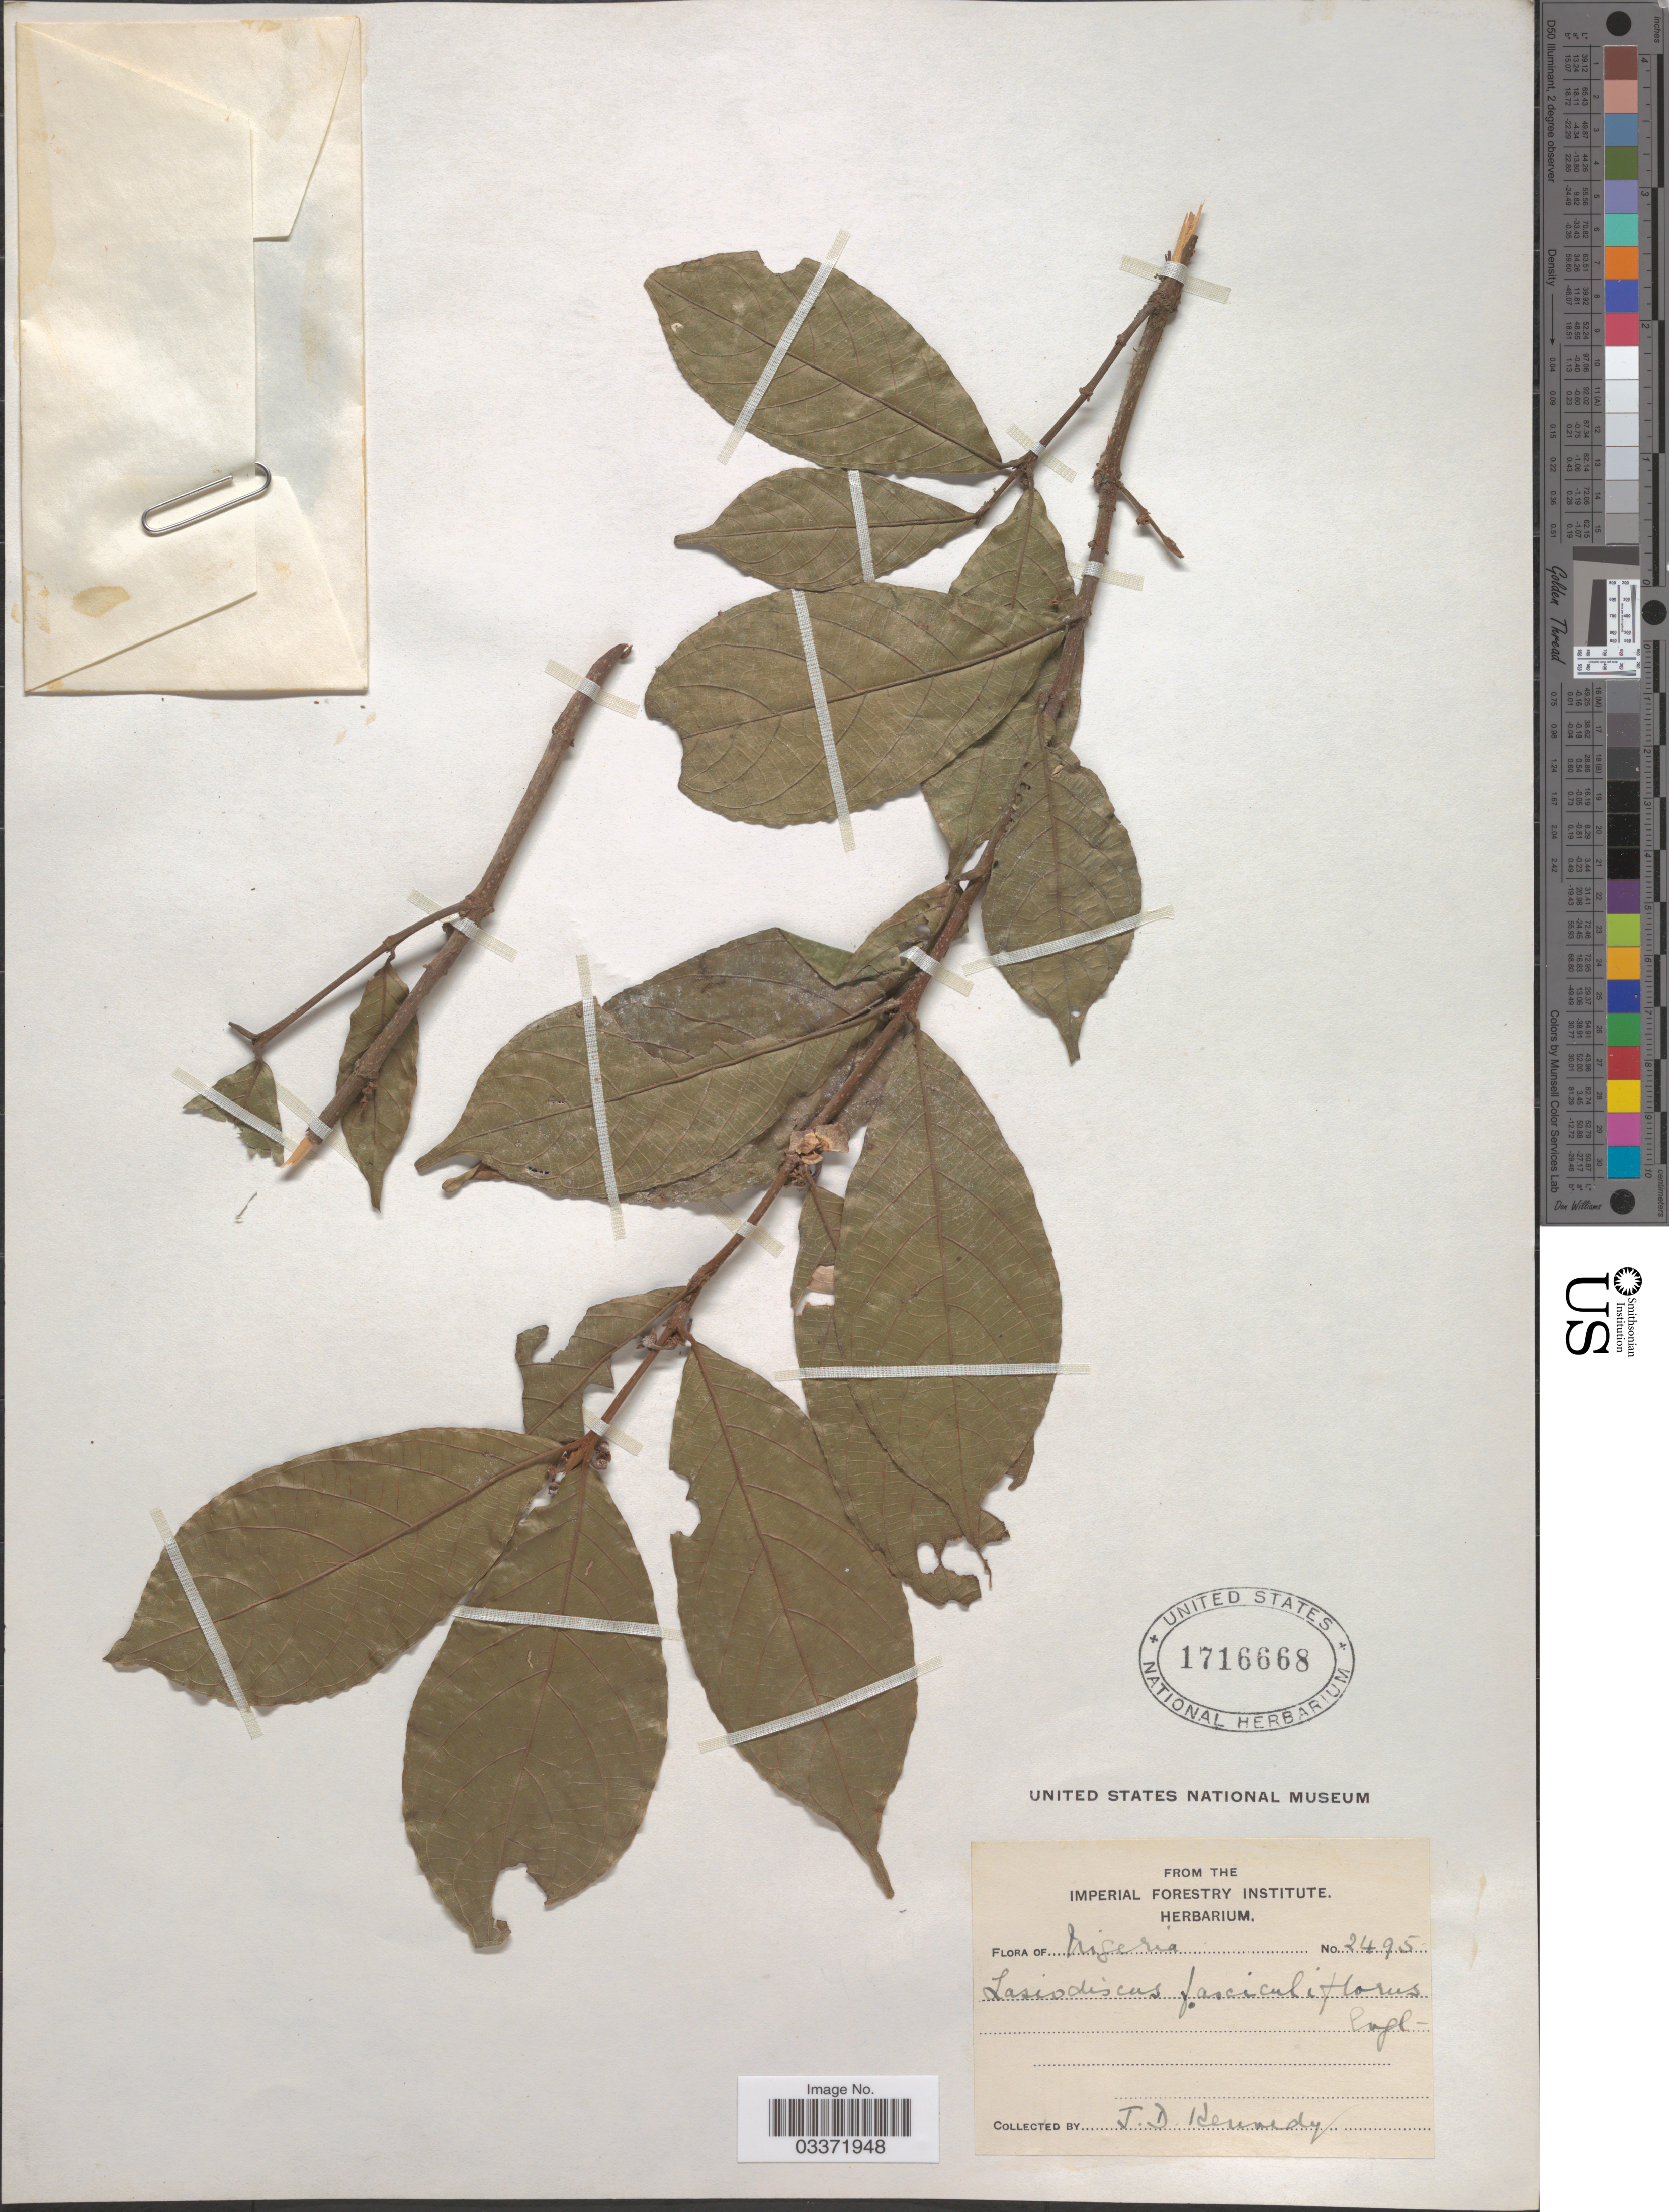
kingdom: Plantae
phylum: Tracheophyta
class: Magnoliopsida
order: Rosales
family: Rhamnaceae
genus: Lasiodiscus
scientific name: Lasiodiscus fasciculiflorus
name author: Engl.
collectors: J. D. Kennedy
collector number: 2495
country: Nigeria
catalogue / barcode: US 1716668